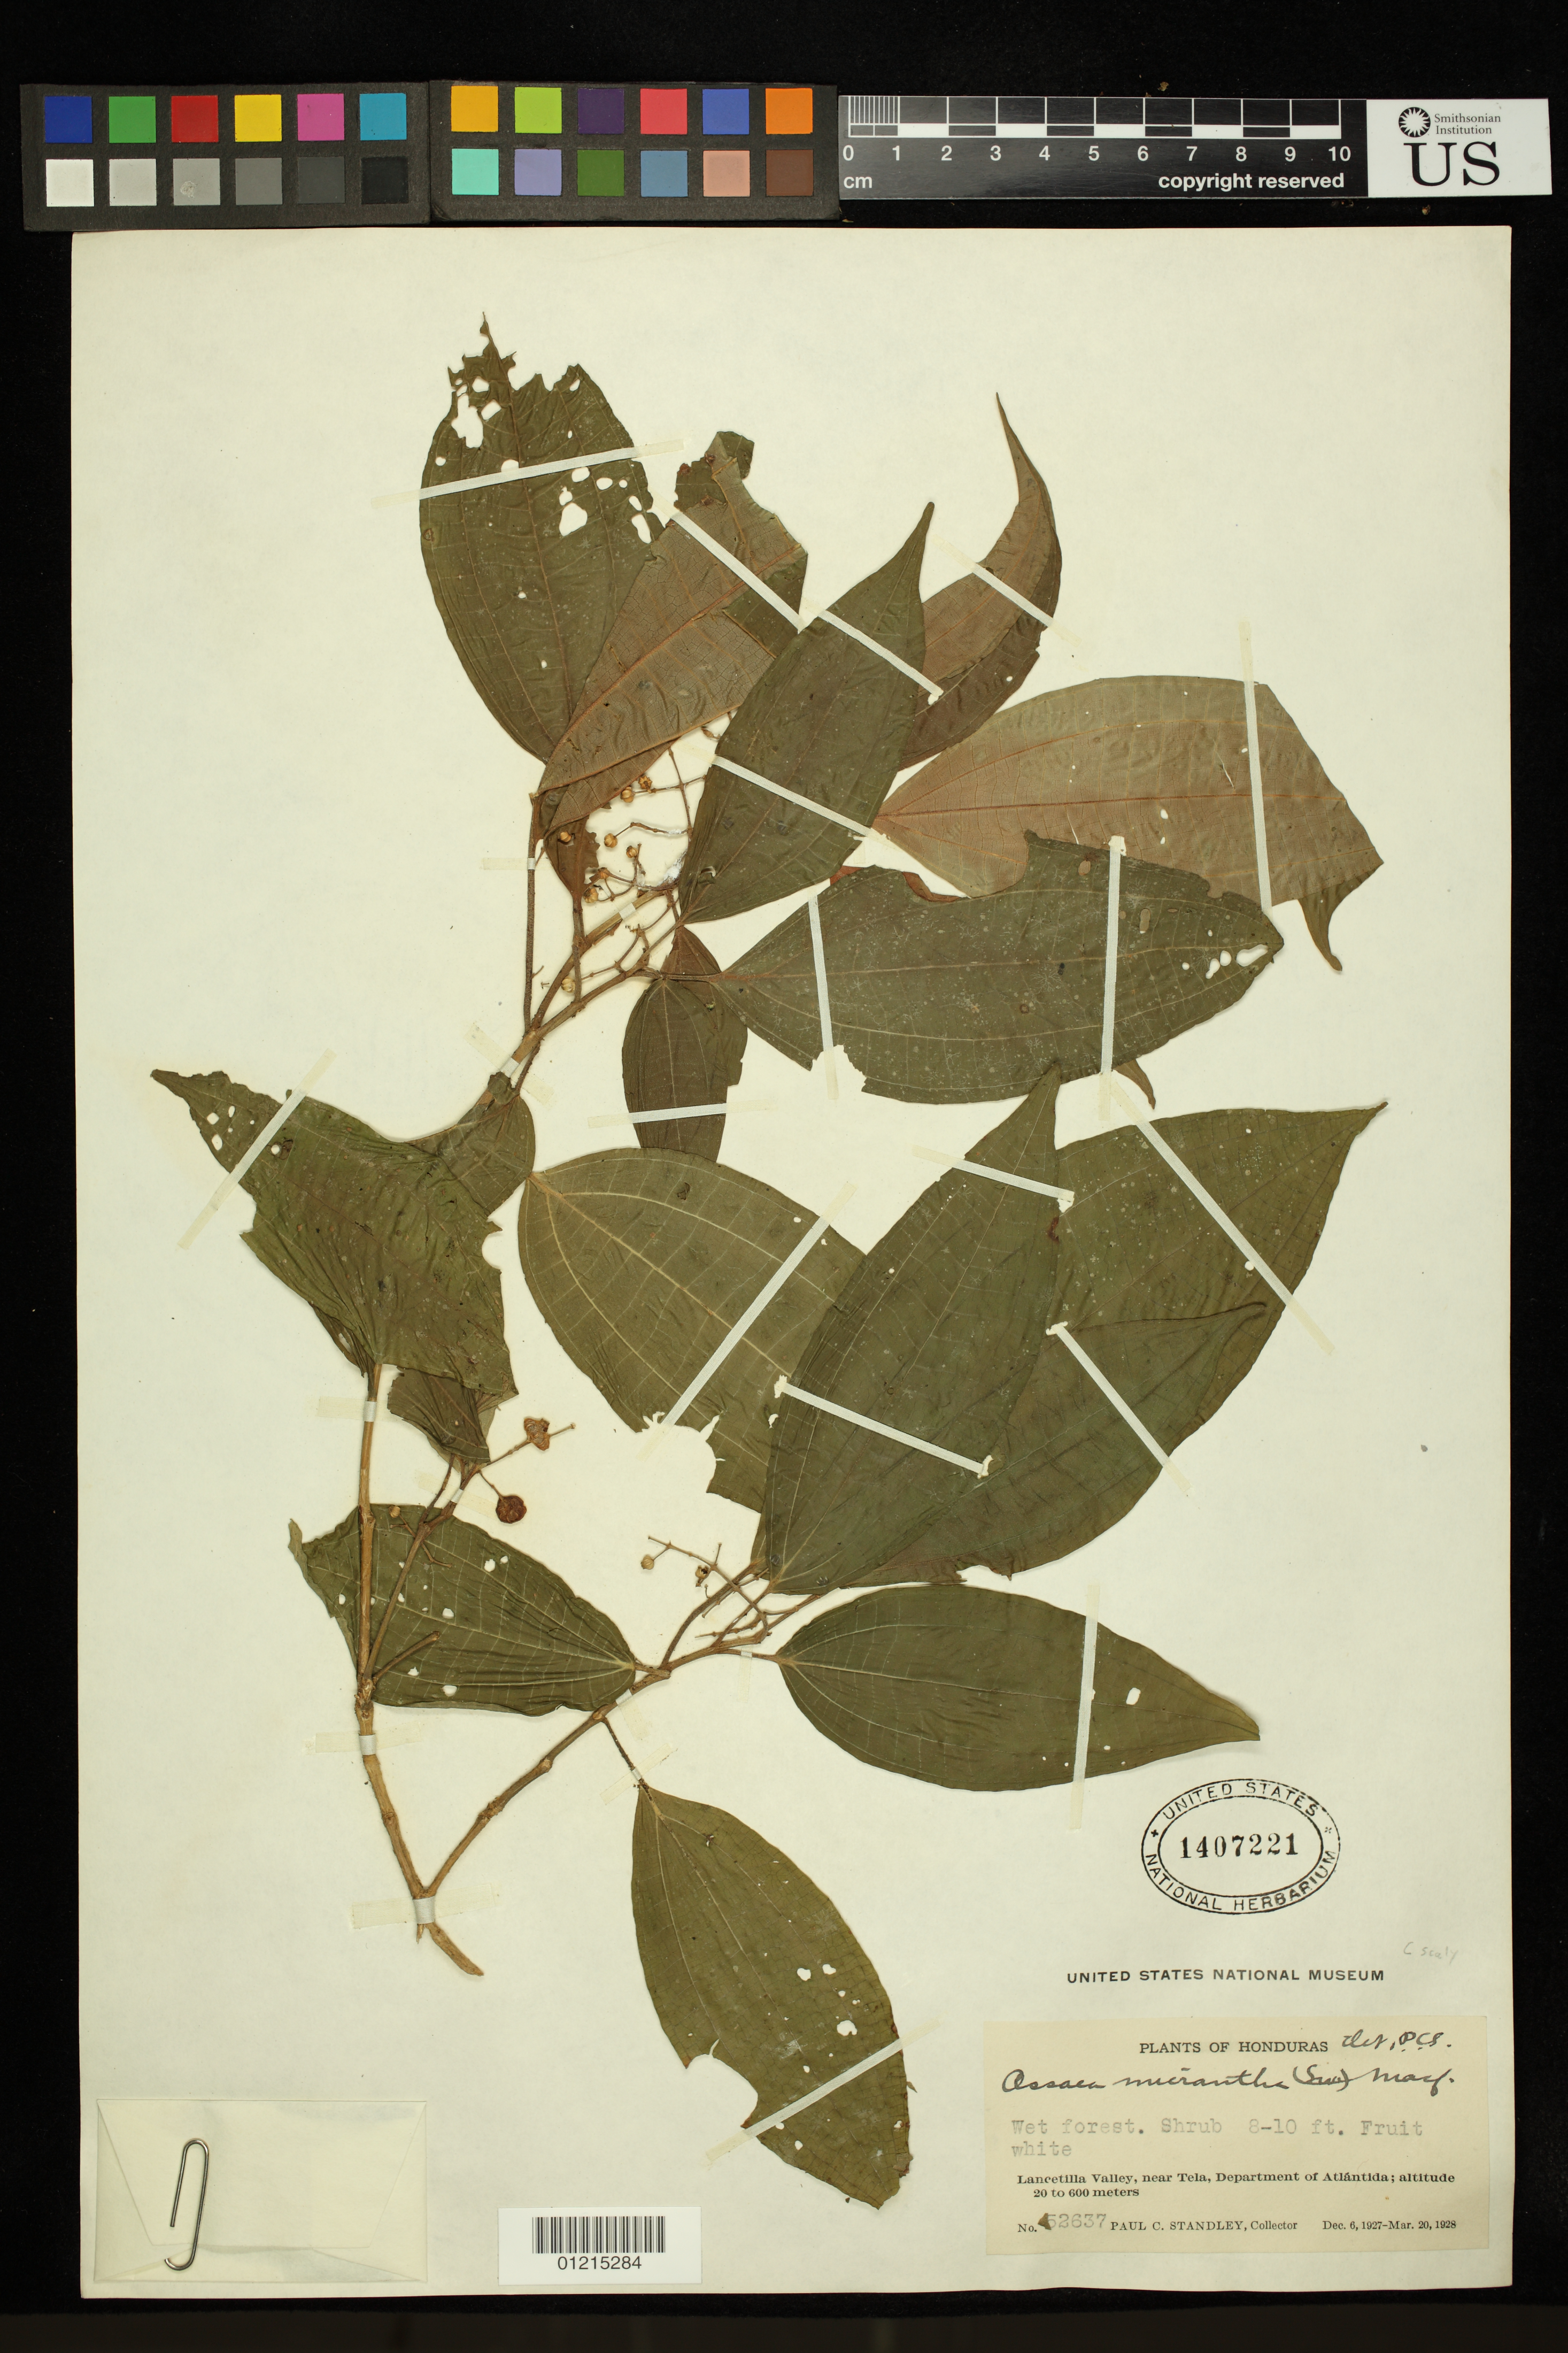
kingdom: Plantae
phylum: Tracheophyta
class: Magnoliopsida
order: Myrtales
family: Melastomataceae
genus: Ossaea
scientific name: Ossaea micrantha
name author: (Sw.) Macfad. ex Cogn.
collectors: P. C. Standley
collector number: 52637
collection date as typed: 06 Dec 1927 to 20 Mar 1928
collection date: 1927-12-06/1928-03-20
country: Honduras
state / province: Atlántida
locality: Lancetilla Valley, near Tela.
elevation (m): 20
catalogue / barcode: US 1407221